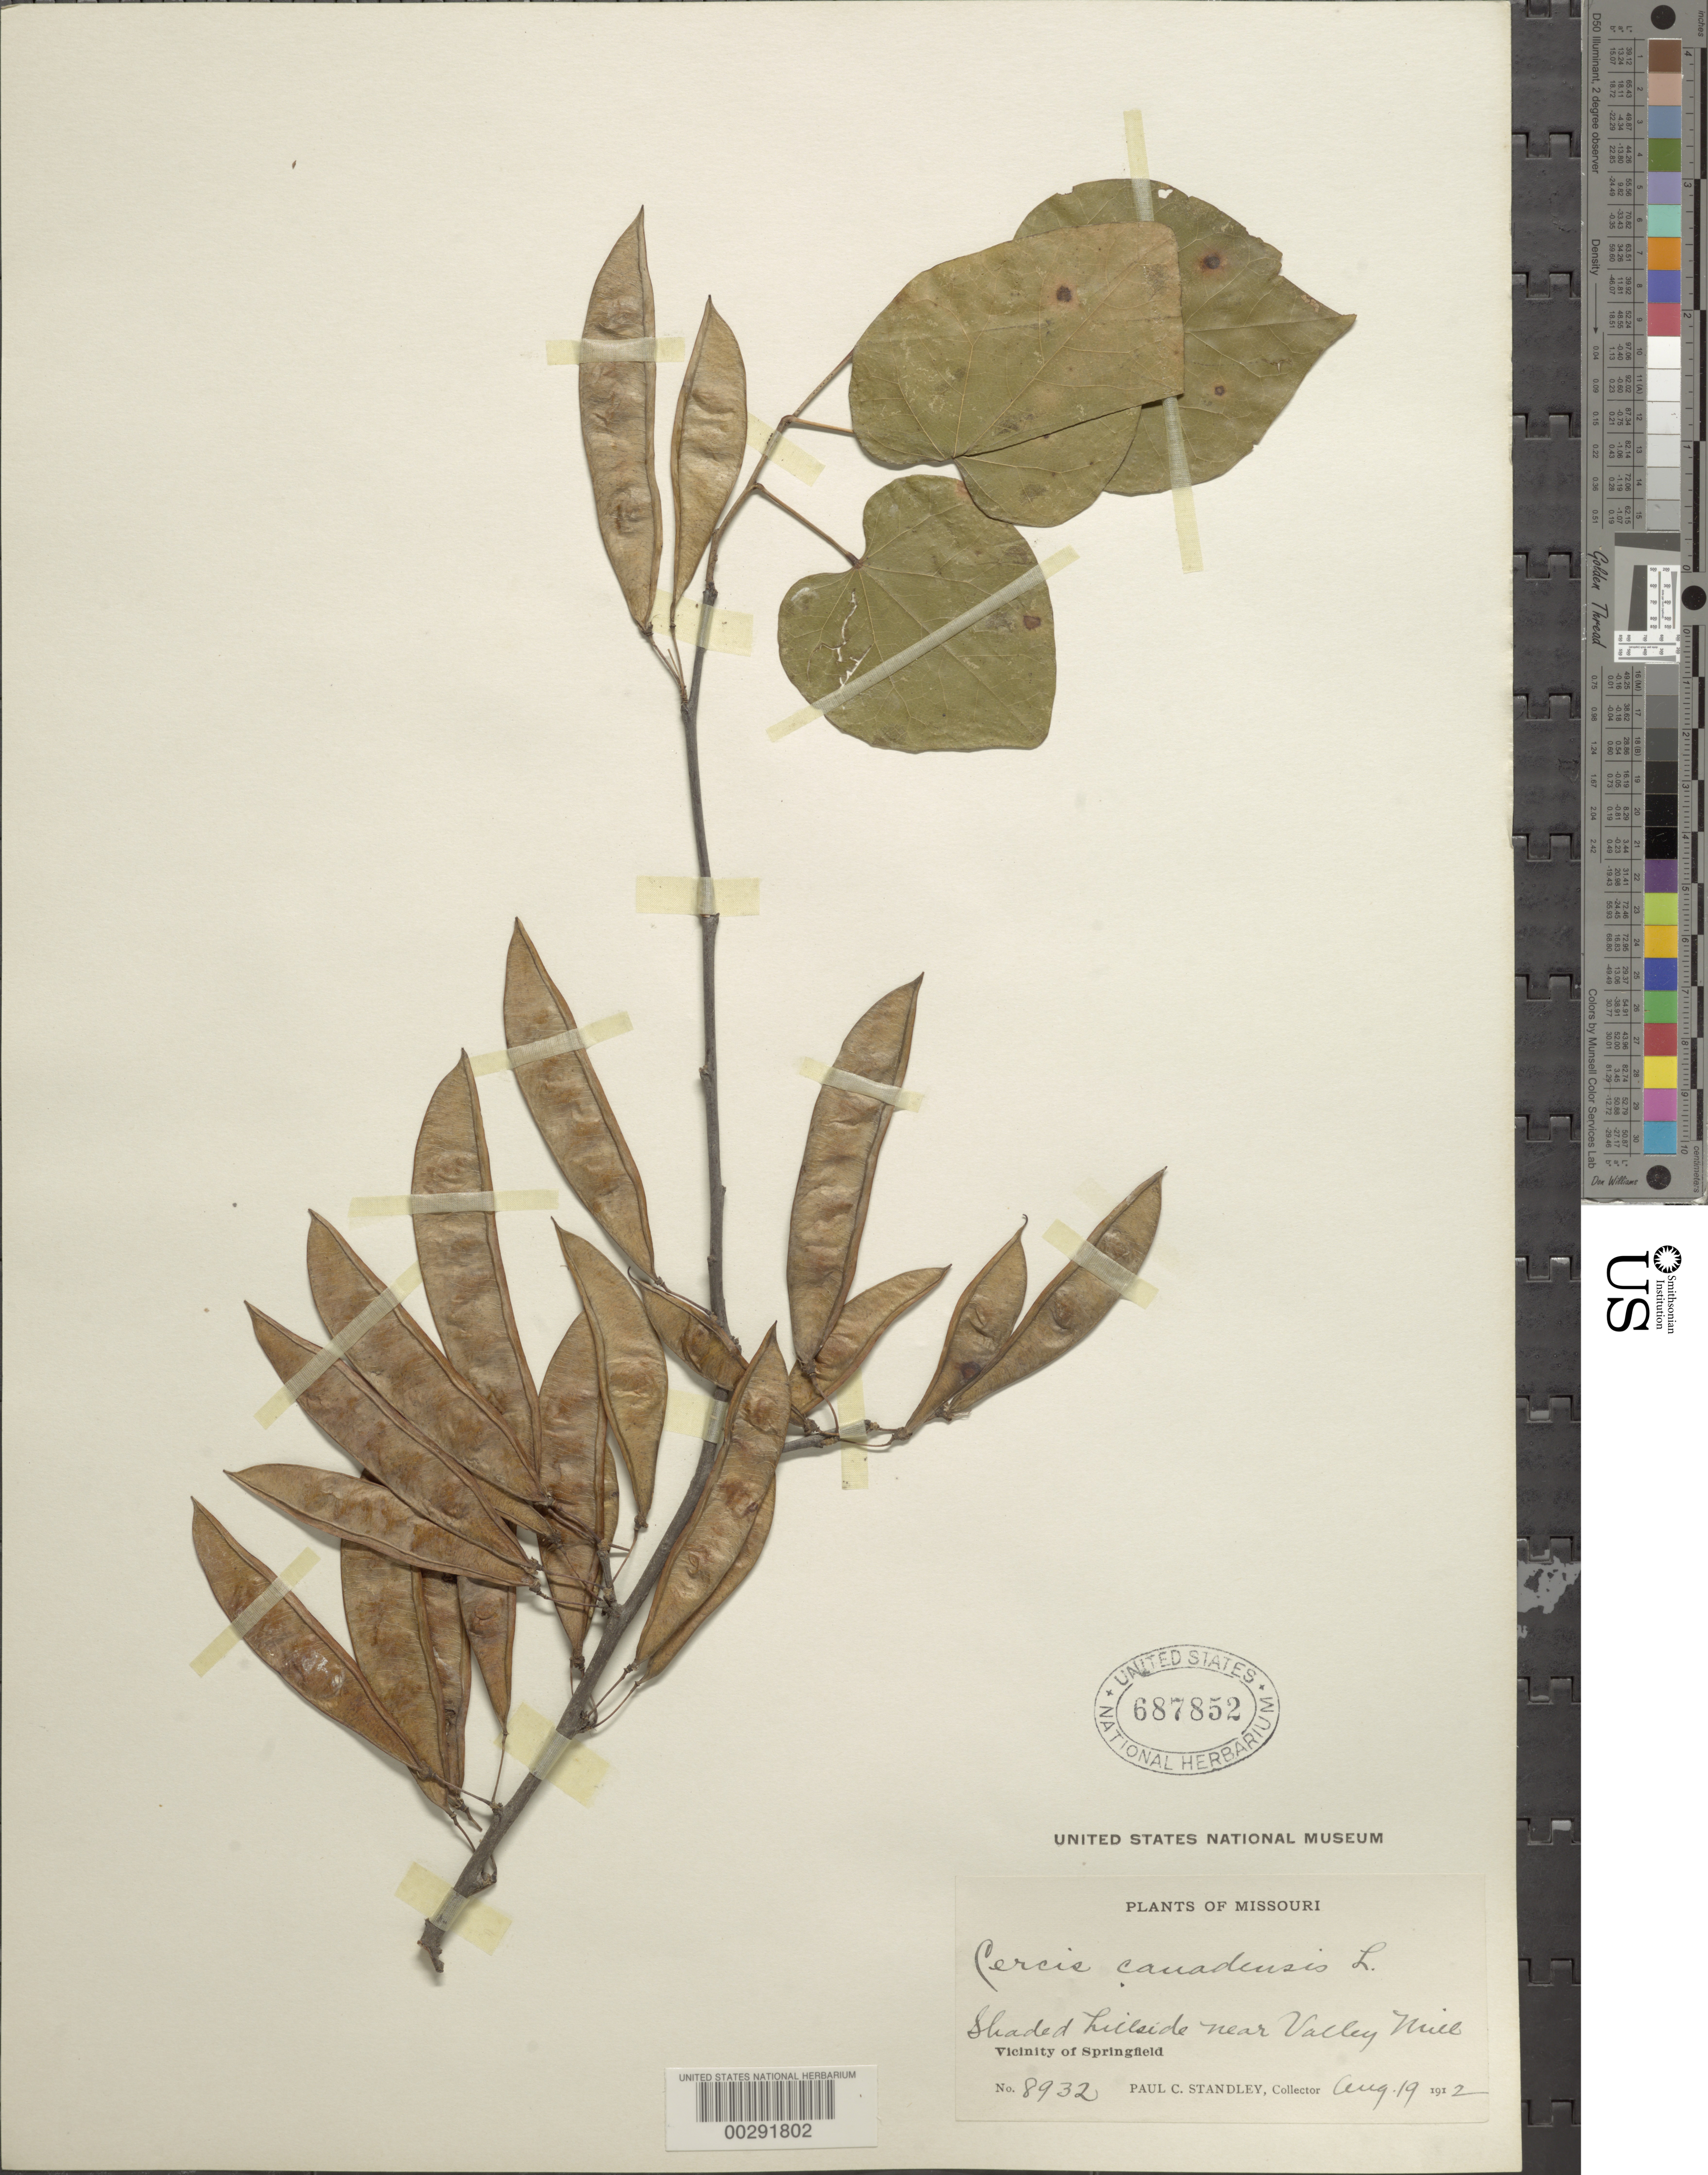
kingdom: Plantae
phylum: Tracheophyta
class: Magnoliopsida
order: Fabales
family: Fabaceae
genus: Cercis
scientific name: Cercis canadensis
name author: L.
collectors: P. C. Standley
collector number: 8932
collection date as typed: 19 Aug 1912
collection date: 1912-08-19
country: United States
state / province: Missouri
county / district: Greene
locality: Vicinity of springfield, near valley mill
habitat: Shade of hill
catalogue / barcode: US 687852